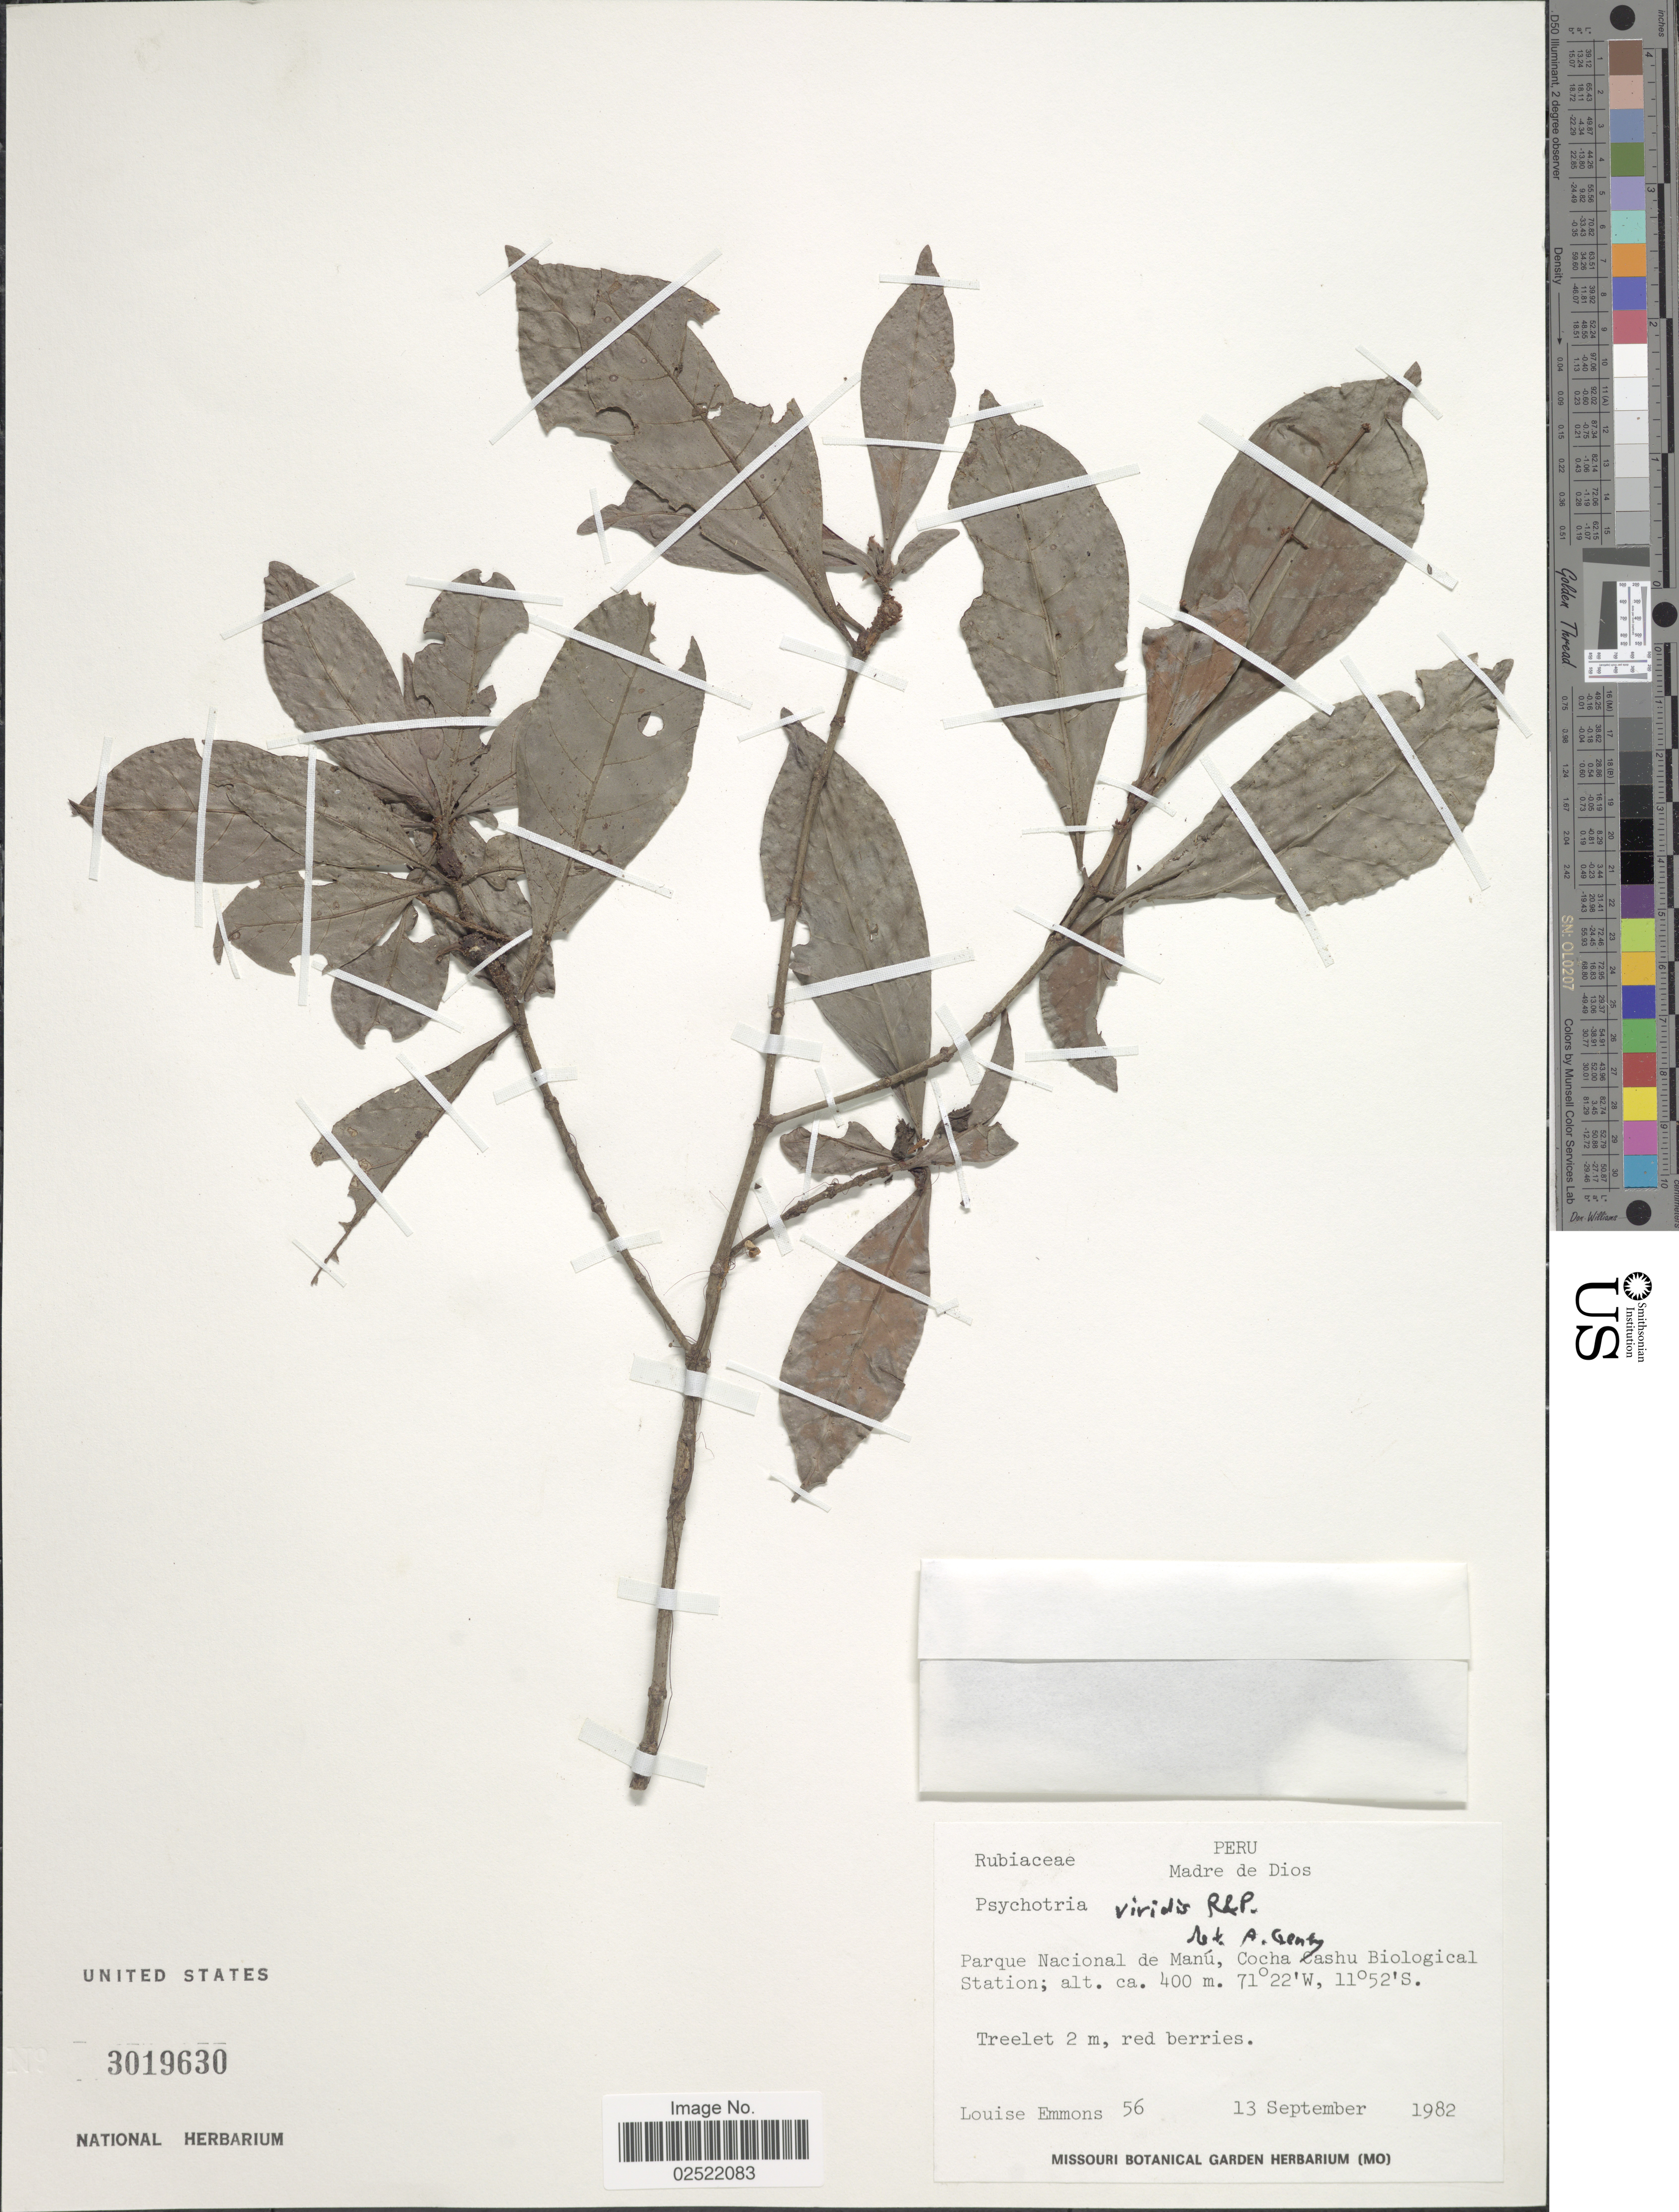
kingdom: Plantae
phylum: Tracheophyta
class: Magnoliopsida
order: Gentianales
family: Rubiaceae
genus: Psychotria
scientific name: Psychotria viridis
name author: Ruiz & Pav.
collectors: L. Emmons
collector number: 56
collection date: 1982-09-13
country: Peru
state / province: Madre de Dios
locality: Parque Nacional de Manu, Cocha Cashu Biological Station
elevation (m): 400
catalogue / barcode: US 3019630